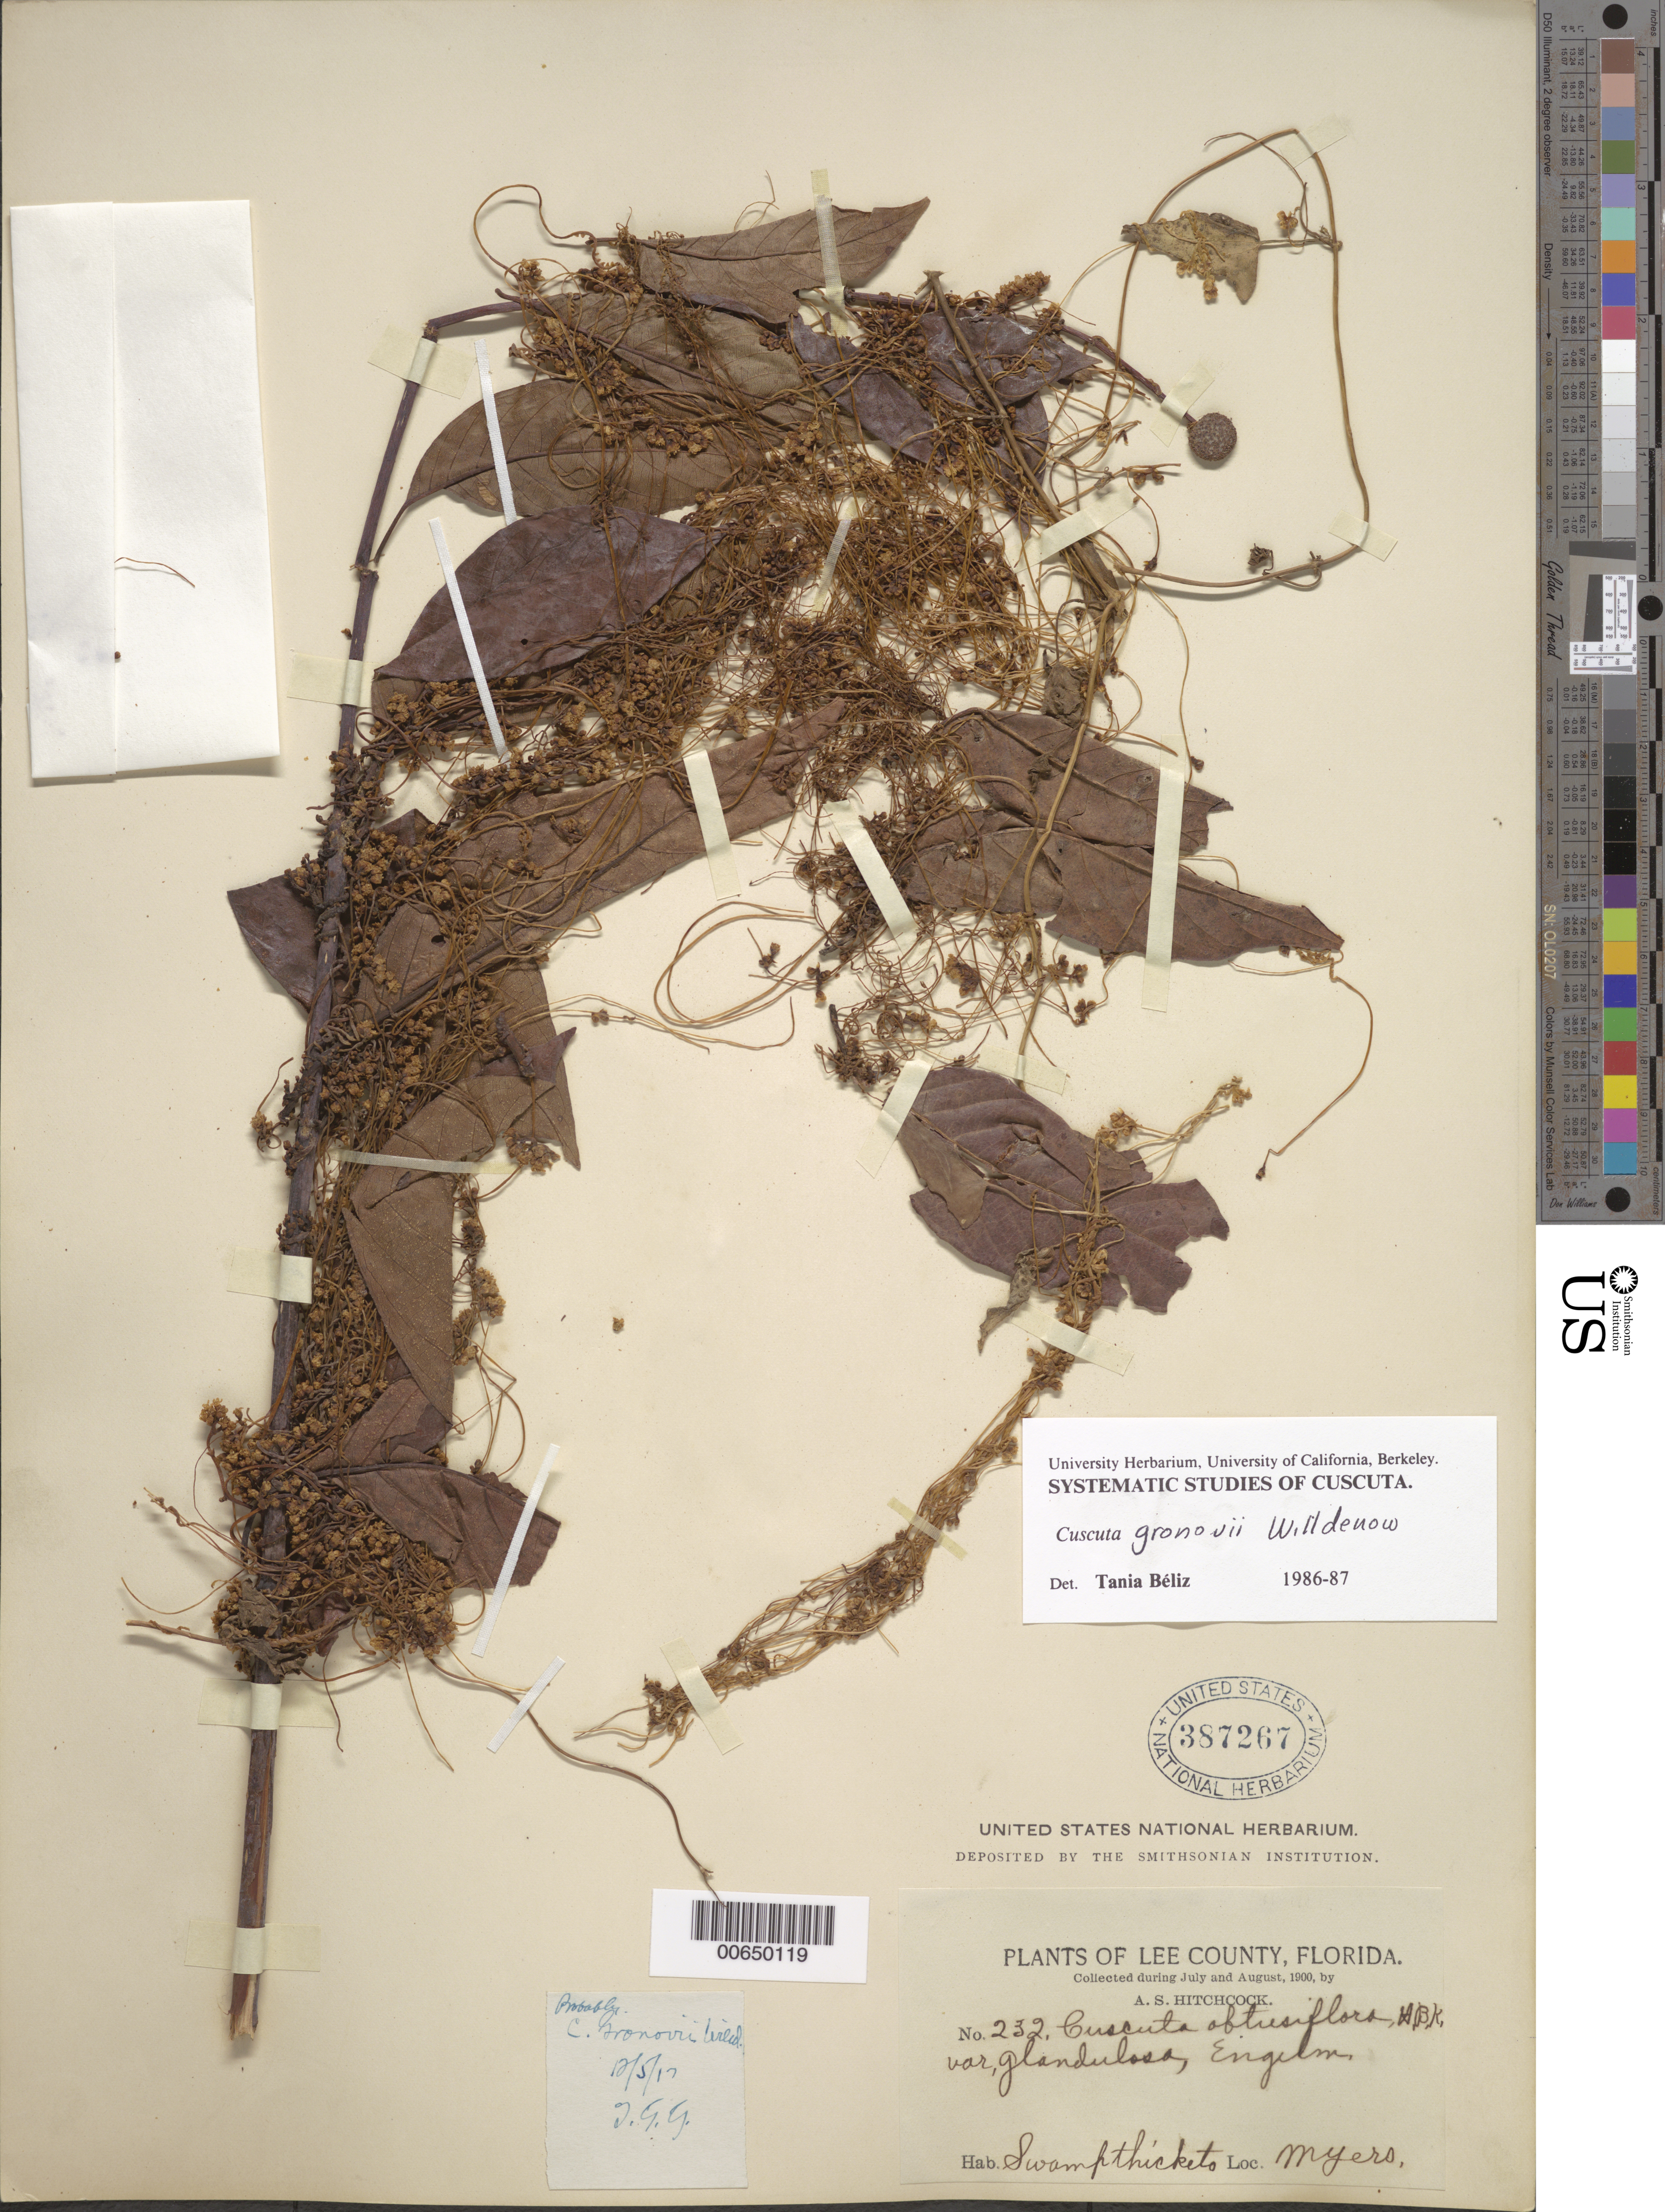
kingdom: Plantae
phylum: Tracheophyta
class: Magnoliopsida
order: Solanales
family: Convolvulaceae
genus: Cuscuta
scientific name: Cuscuta gronovii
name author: Willd. ex Schult.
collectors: A. S. Hitchcock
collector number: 232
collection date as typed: Jul 1900 to -- Aug 1900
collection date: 1900-07/1900-08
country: United States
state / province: Florida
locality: Myers.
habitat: Swamp thickets.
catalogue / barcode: US 387267